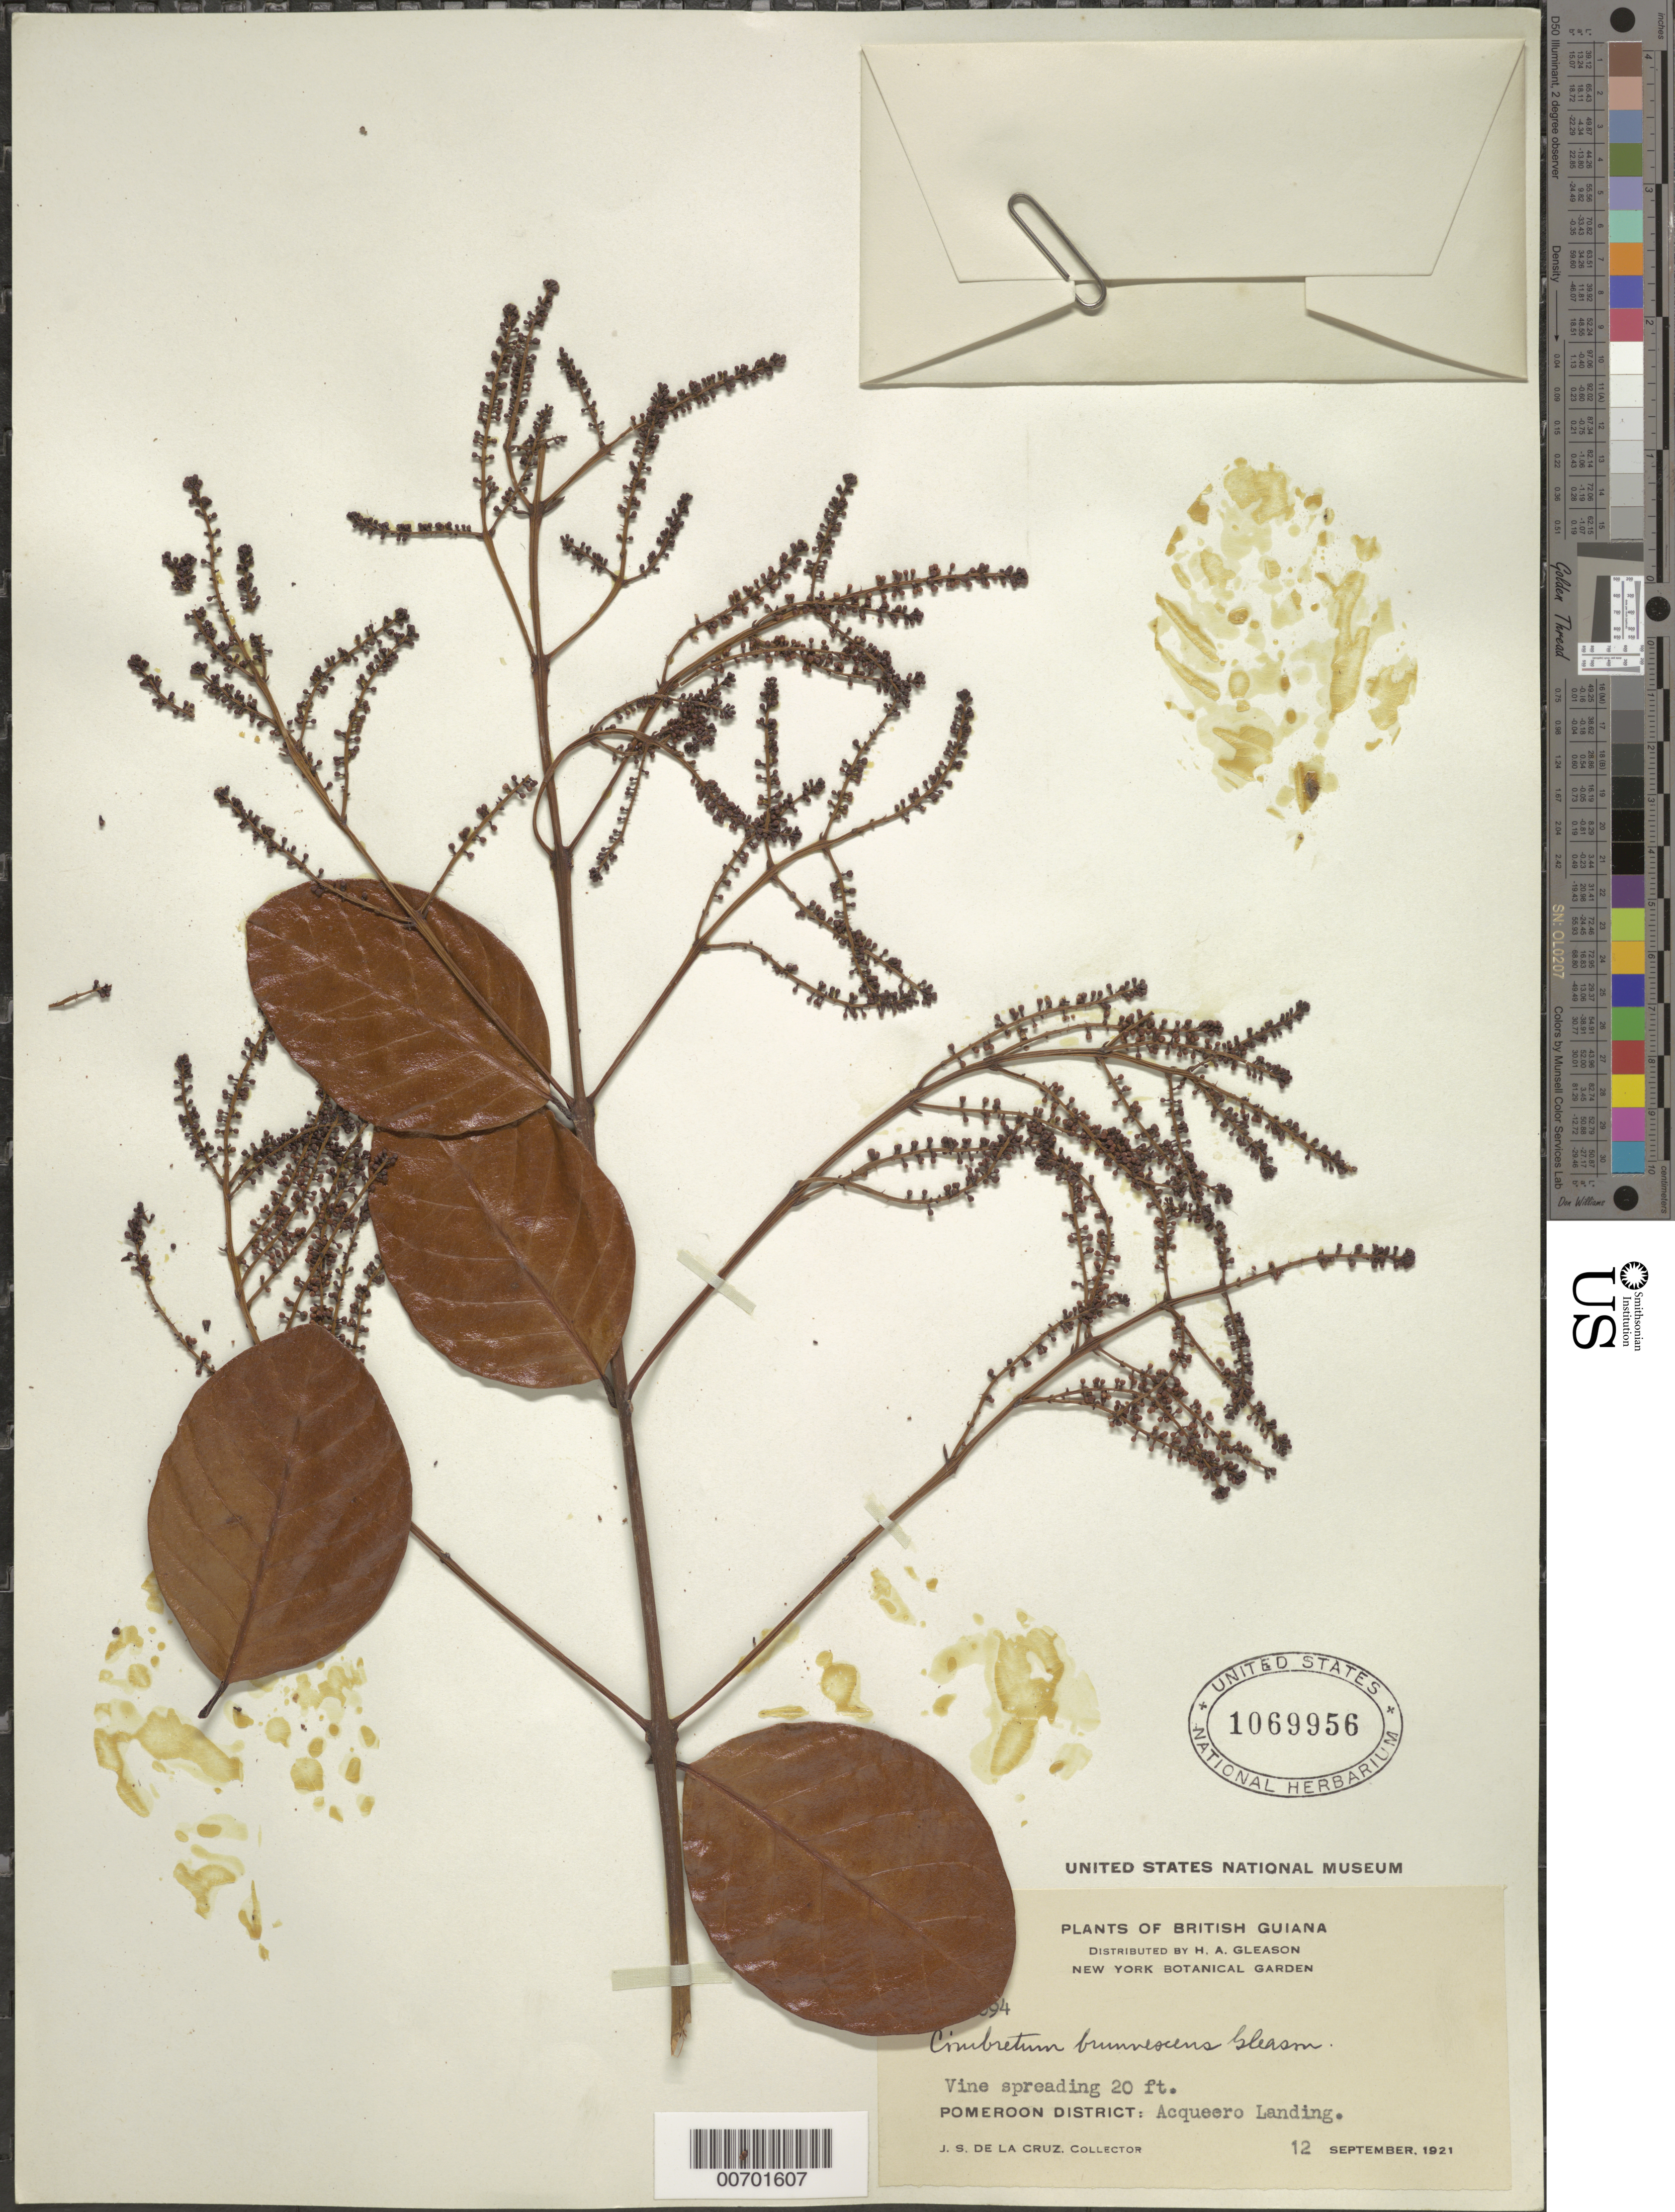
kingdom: Plantae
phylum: Tracheophyta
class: Magnoliopsida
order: Myrtales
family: Combretaceae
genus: Combretum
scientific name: Combretum brunnescens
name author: Gleason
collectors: J. S. de la Cruz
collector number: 1094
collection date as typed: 12-Sep-21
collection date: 1921-09-12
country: Guyana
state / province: Barima-Waini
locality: Acqueero Landing, Pomeroon Dist.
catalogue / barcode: US 1069956